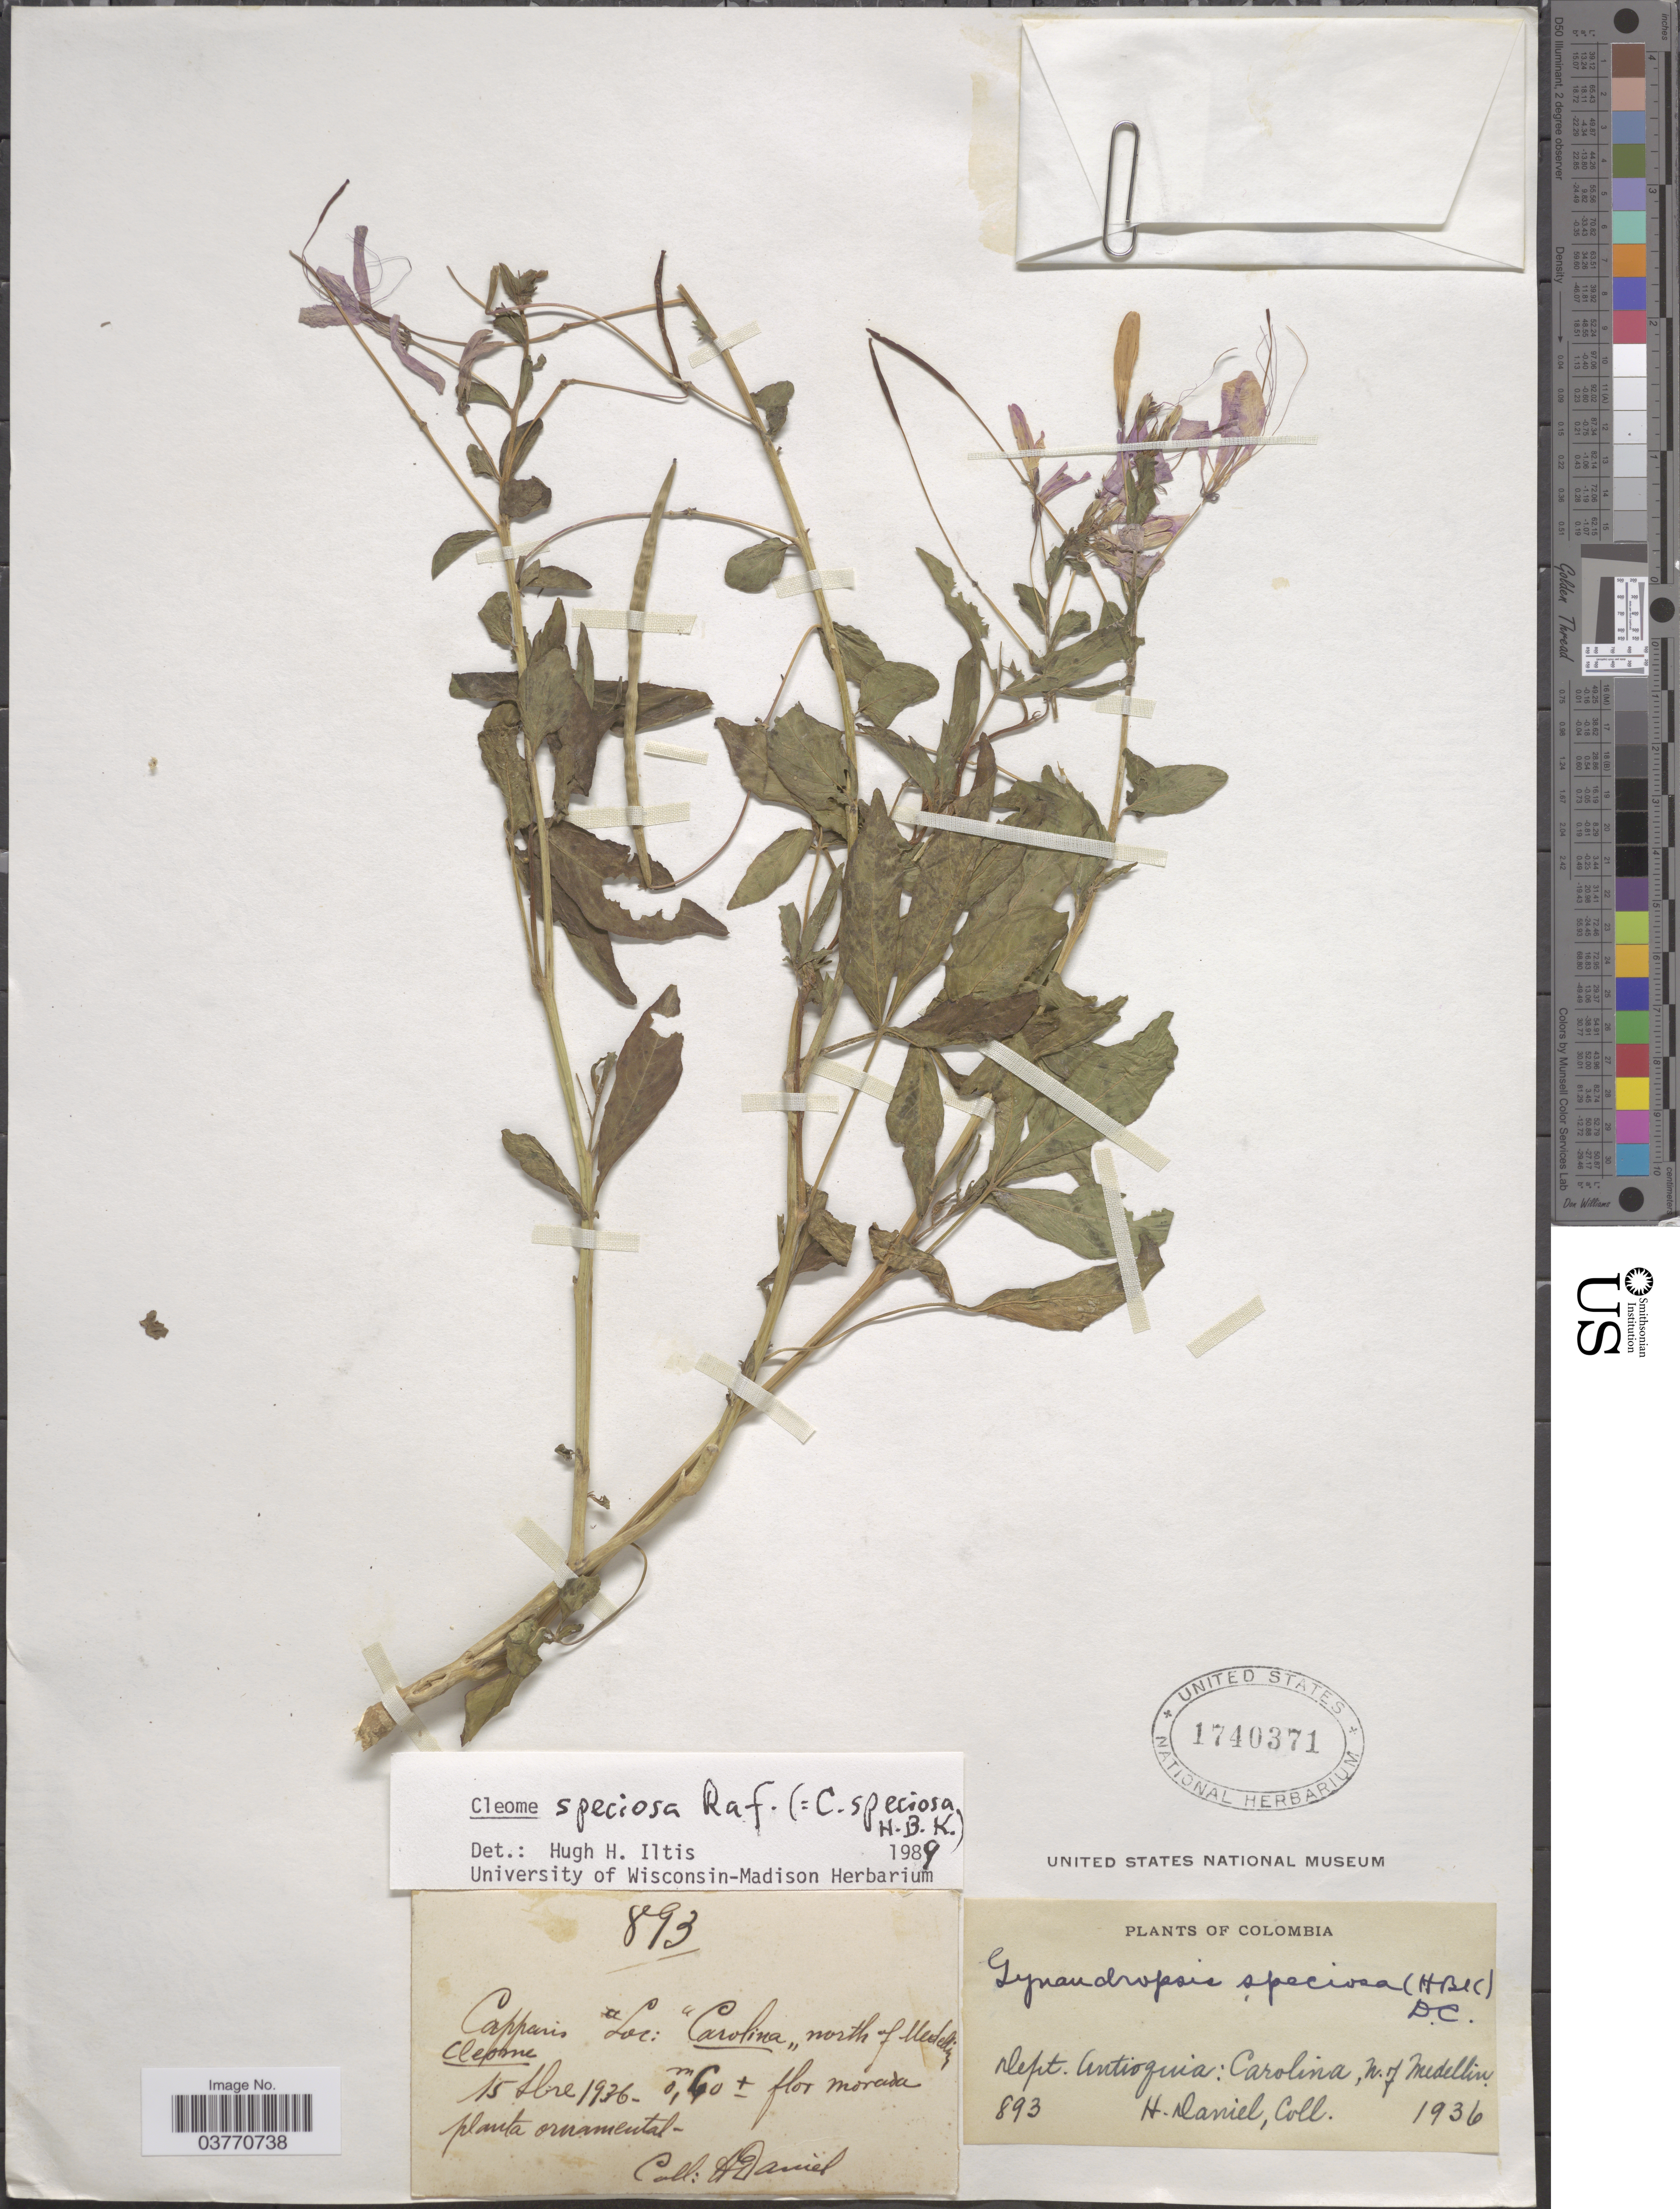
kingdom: Plantae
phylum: Tracheophyta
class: Magnoliopsida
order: Brassicales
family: Cleomaceae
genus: Cleoserrata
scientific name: Cleoserrata speciosa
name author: (Raf.) Iltis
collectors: H. Daniel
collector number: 893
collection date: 1936-12-15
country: Colombia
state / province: Antioquia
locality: Dept. Antioquia: Carolina, North of Meddelin.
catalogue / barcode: US 1740371